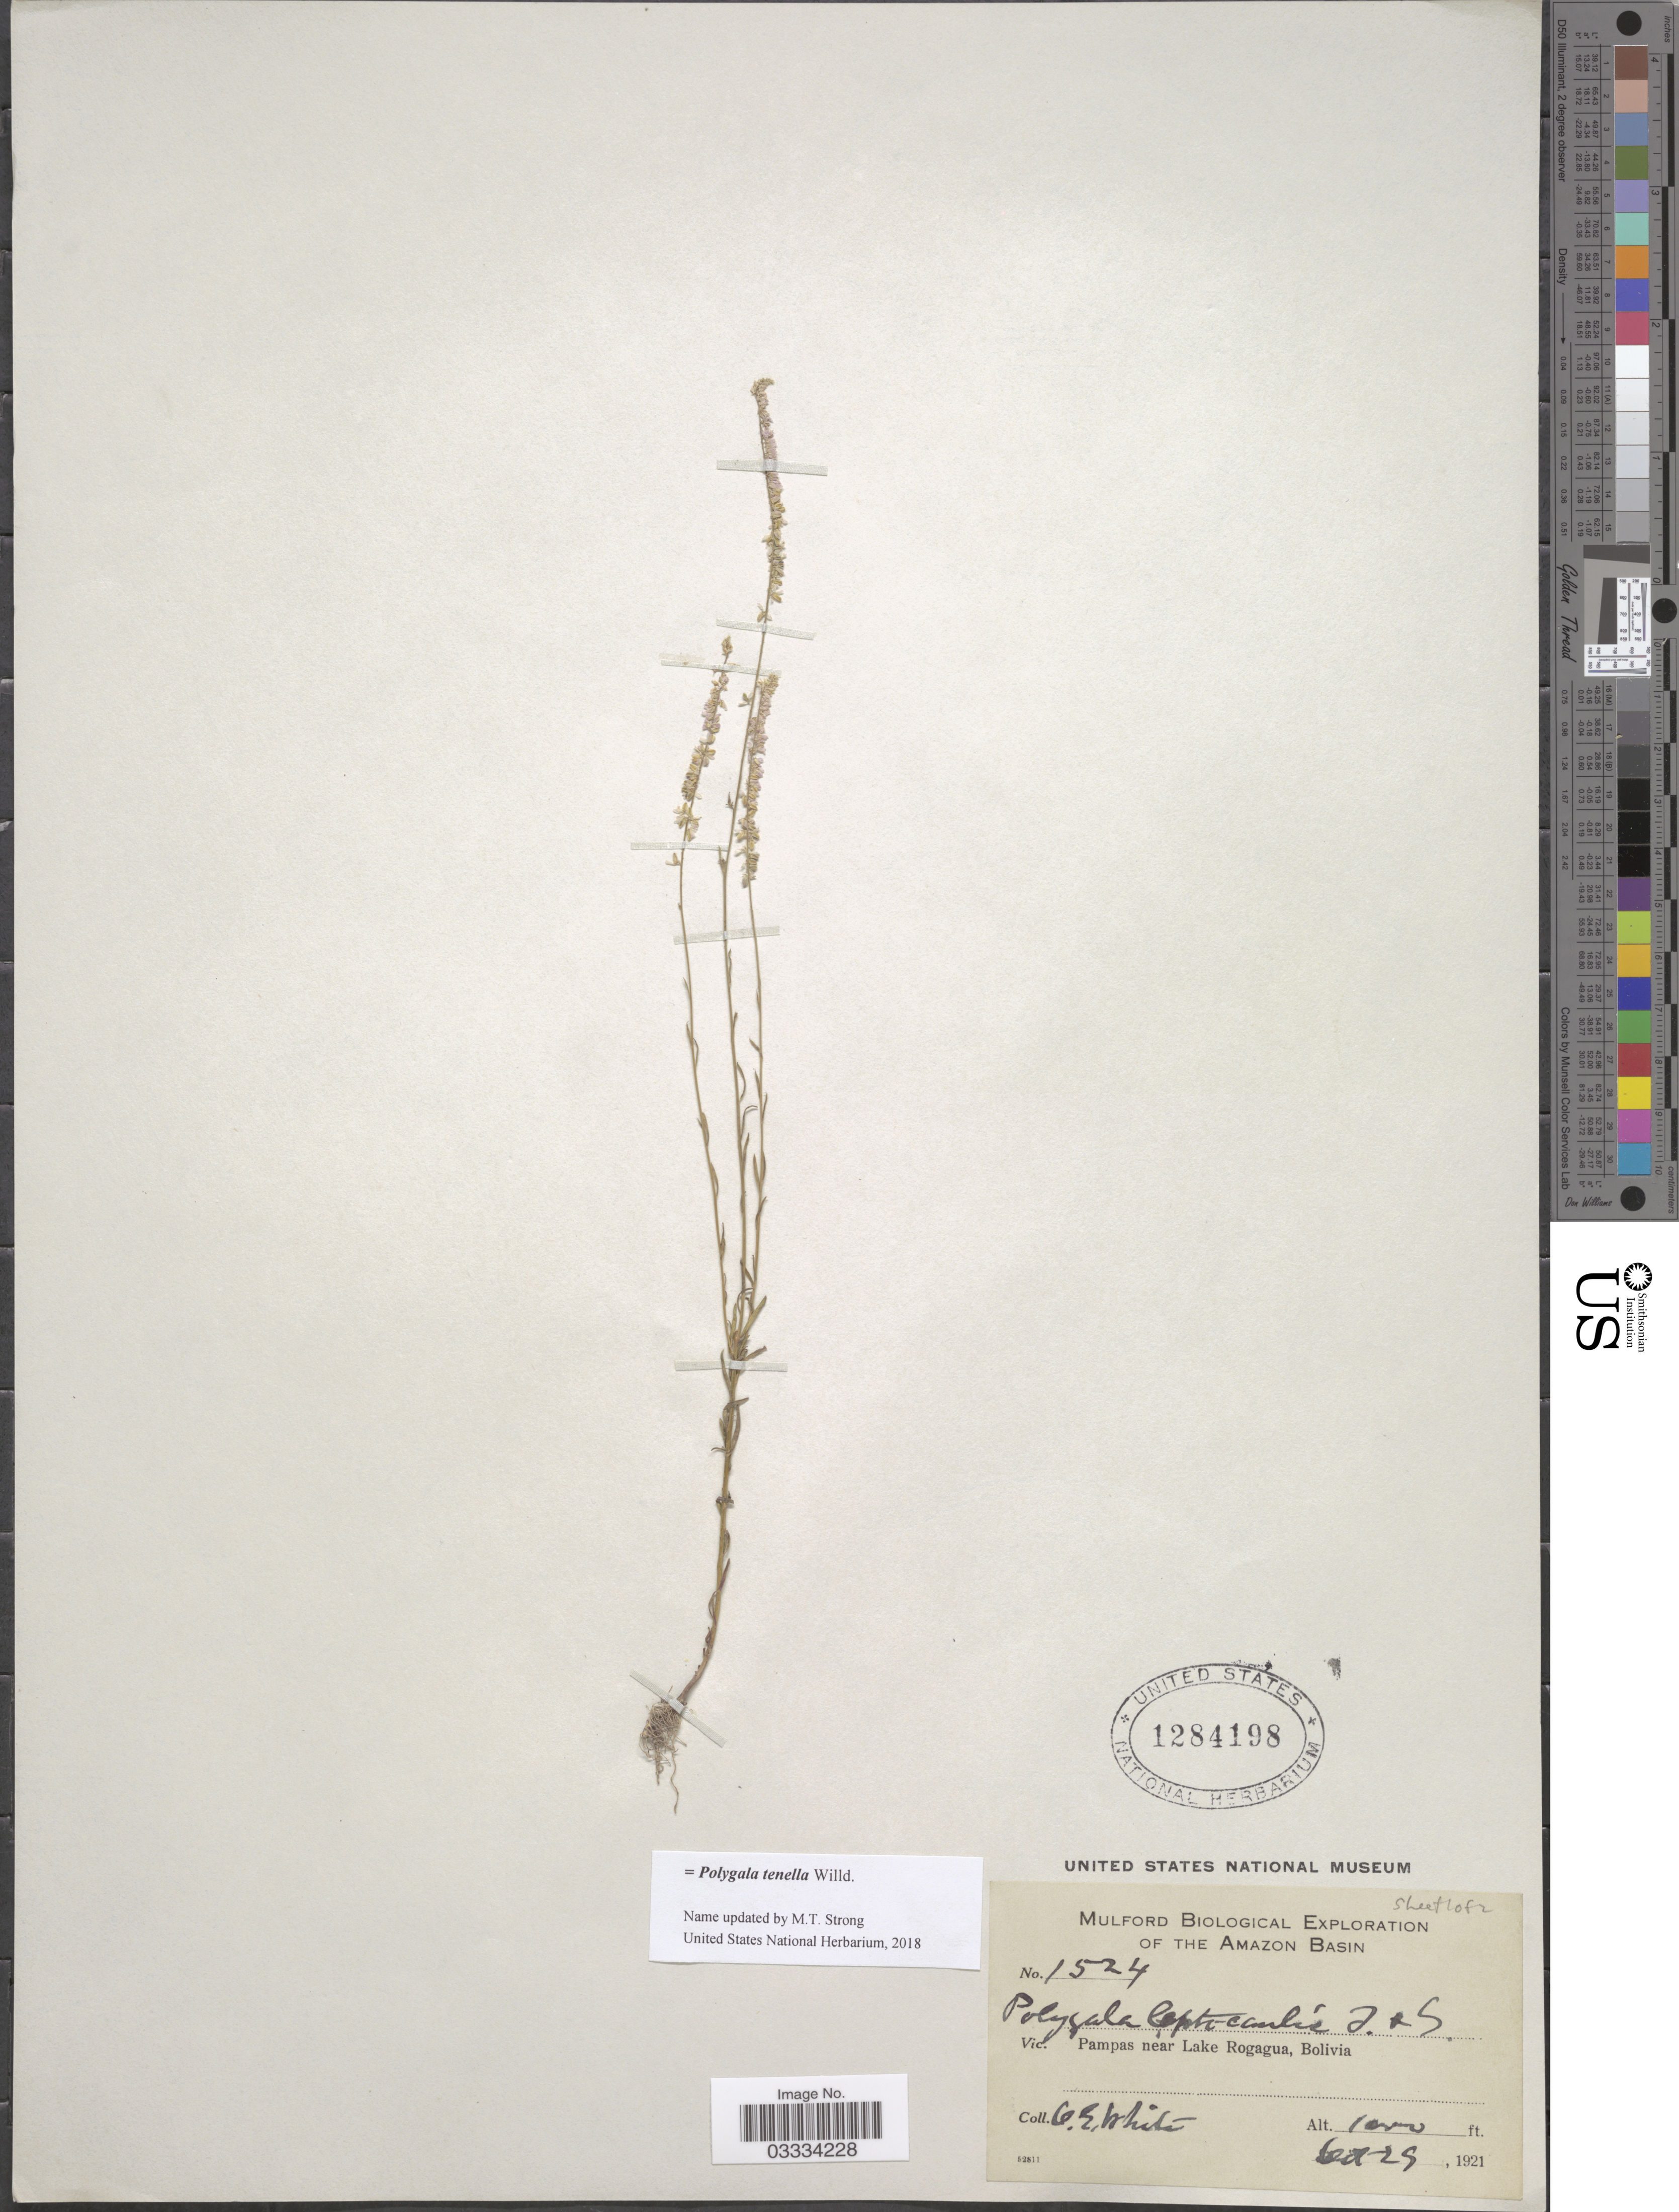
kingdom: Plantae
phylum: Tracheophyta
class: Magnoliopsida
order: Fabales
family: Polygalaceae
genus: Polygala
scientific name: Polygala tenella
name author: Willd.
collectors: O. E. White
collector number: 1524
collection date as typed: Oct 29, 1921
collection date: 1921-10-29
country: Bolivia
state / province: Beni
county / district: José Ballivián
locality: Pampas near Lake Rogagua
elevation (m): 305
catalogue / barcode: US 1284198